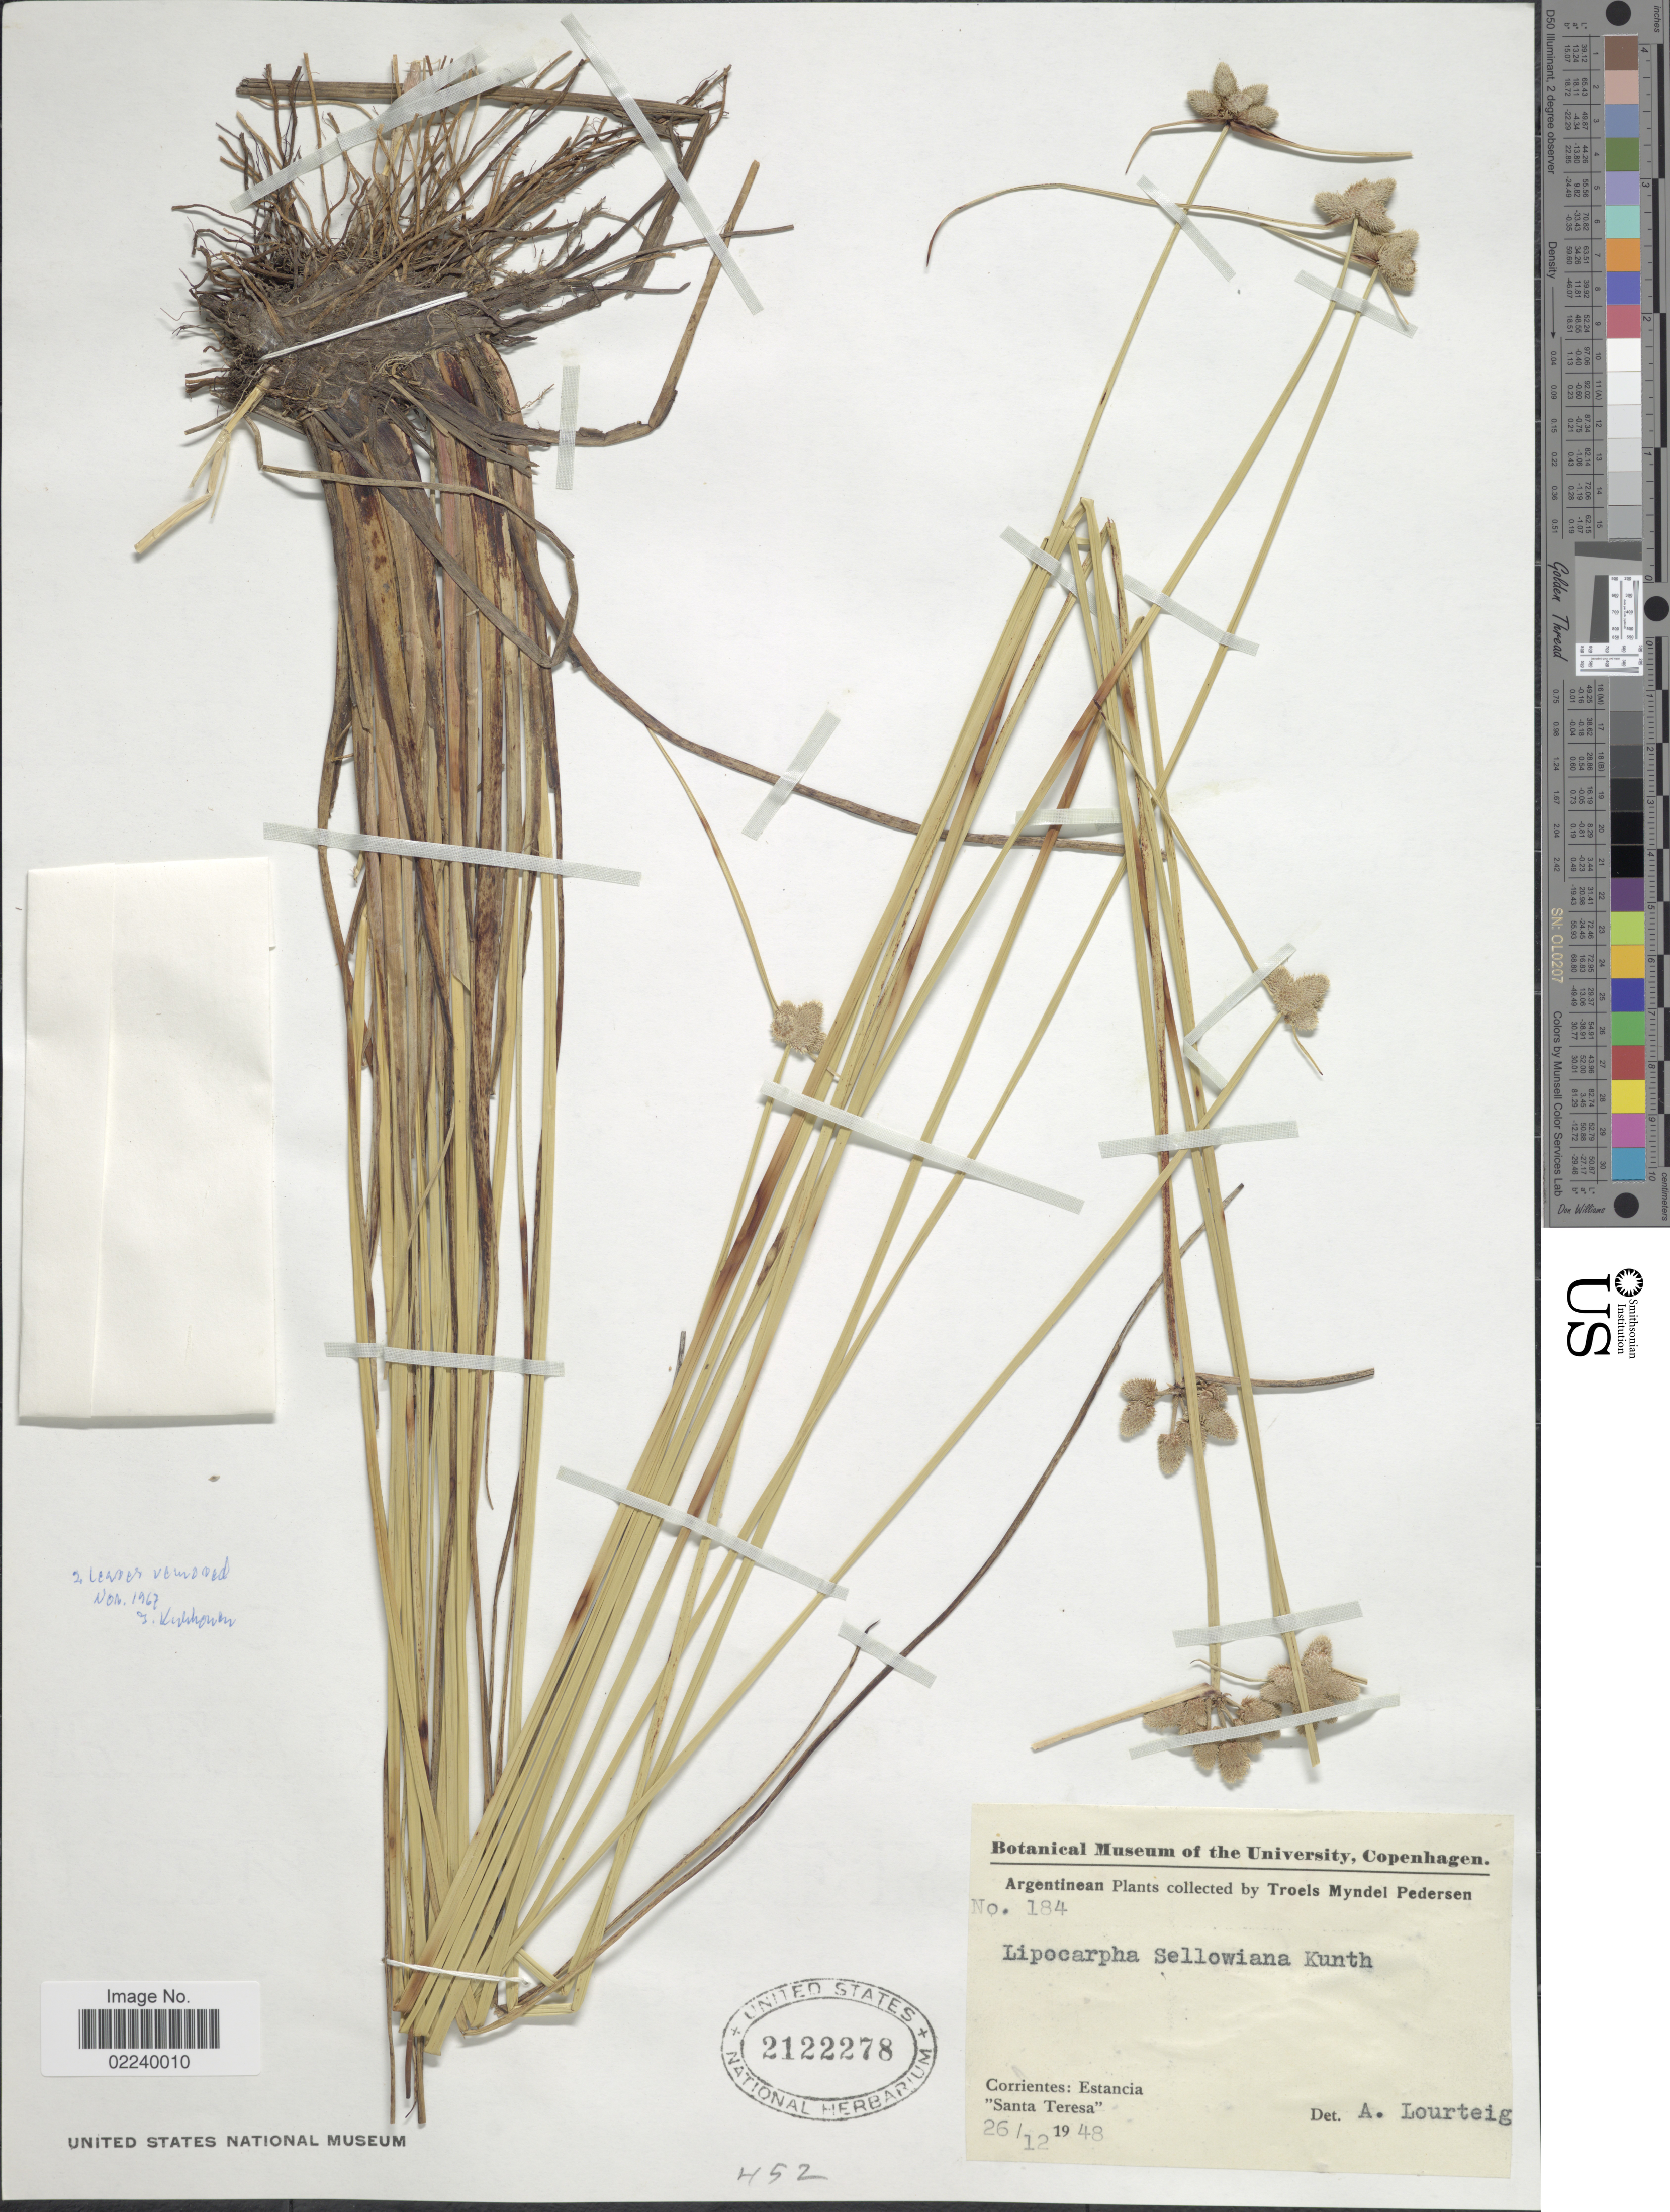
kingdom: Plantae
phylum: Tracheophyta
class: Liliopsida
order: Poales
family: Cyperaceae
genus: Cyperus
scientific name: Cyperus sellowianus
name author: (Kunth) T. Koyama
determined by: Strong, M. T., (US), Smithsonian Institution - National Museum of Natural History (UNITED STATES)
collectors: T. Pederson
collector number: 184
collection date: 1948-12-26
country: Argentina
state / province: Corrientes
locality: Santa Teresa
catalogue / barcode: US 2122278